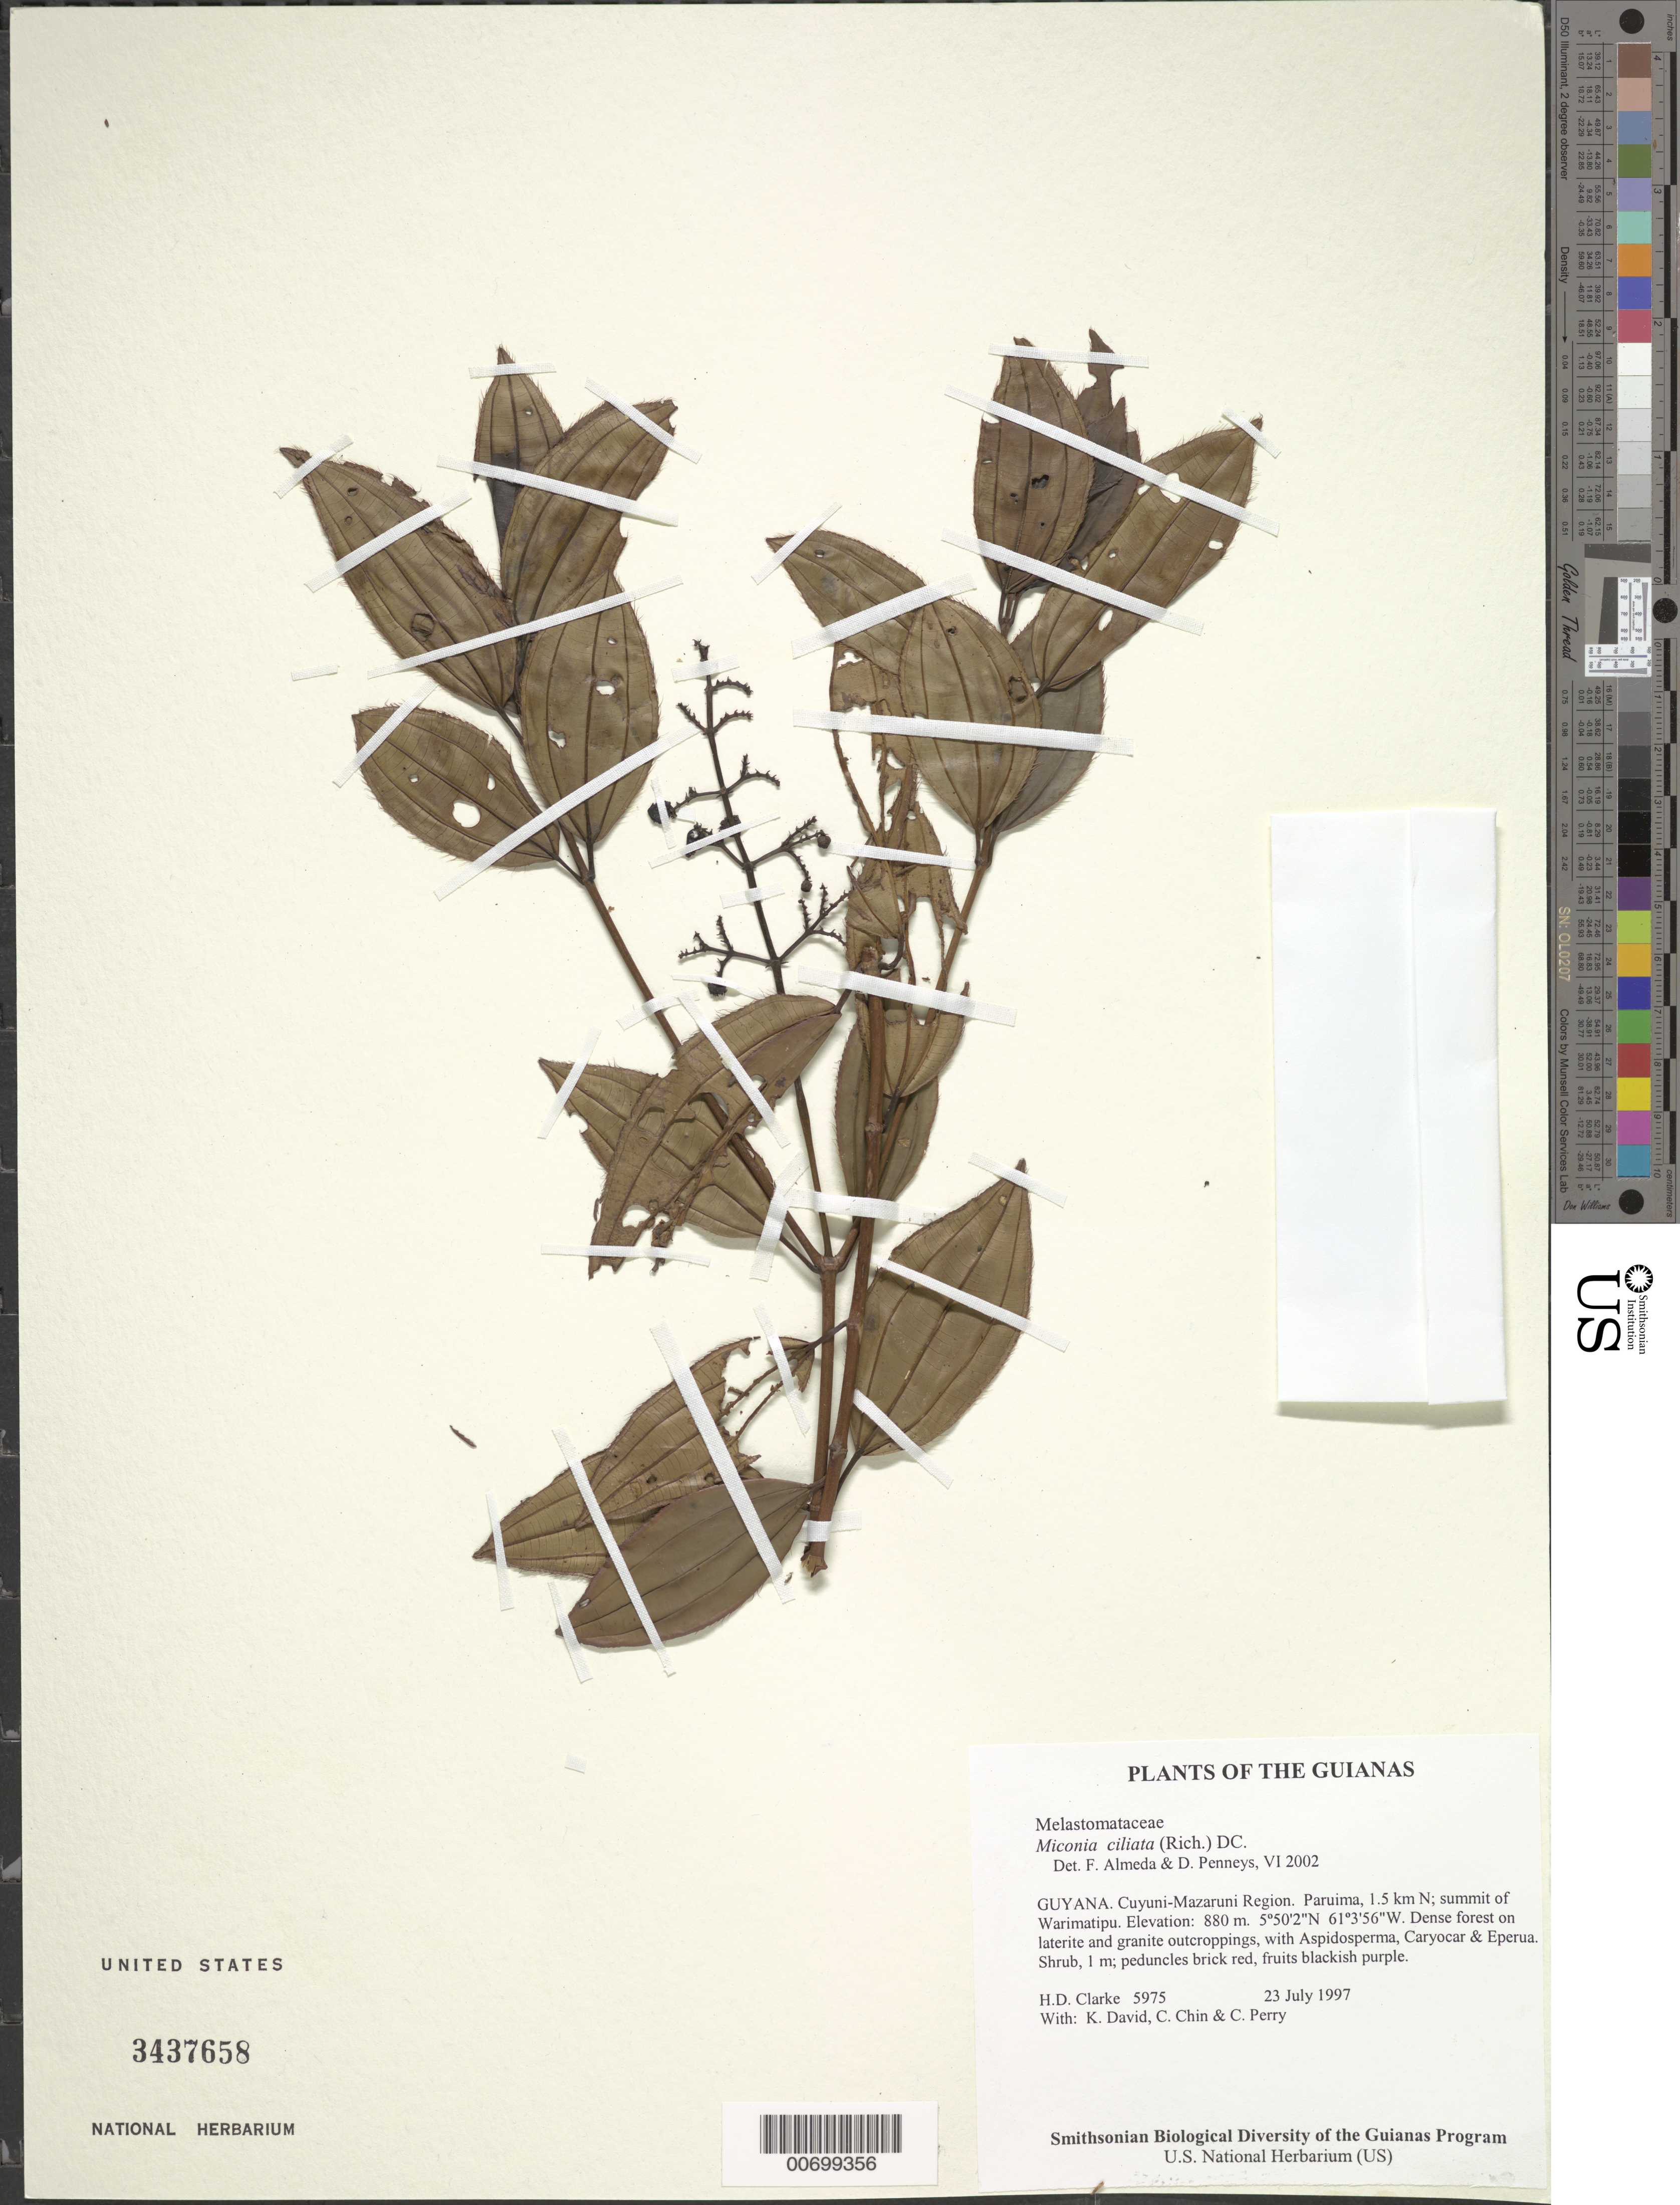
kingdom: Plantae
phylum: Tracheophyta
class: Magnoliopsida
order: Myrtales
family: Melastomataceae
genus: Miconia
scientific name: Miconia ciliata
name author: (Rich.) DC.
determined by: Almeda, F.; Penneys, D. S.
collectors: H. D. Clarke, K. David, C. Chin & C. Perry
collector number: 5975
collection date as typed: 23 July 1997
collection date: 1997-07-23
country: Guyana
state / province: Cuyuni-Mazaruni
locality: Paruima, 1.5 km N; summit of Warimatipu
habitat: Dense forest on laterite and granite outcroppings, with Aspidosperma, Caryocar & Eperua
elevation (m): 880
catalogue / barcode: US 3437658